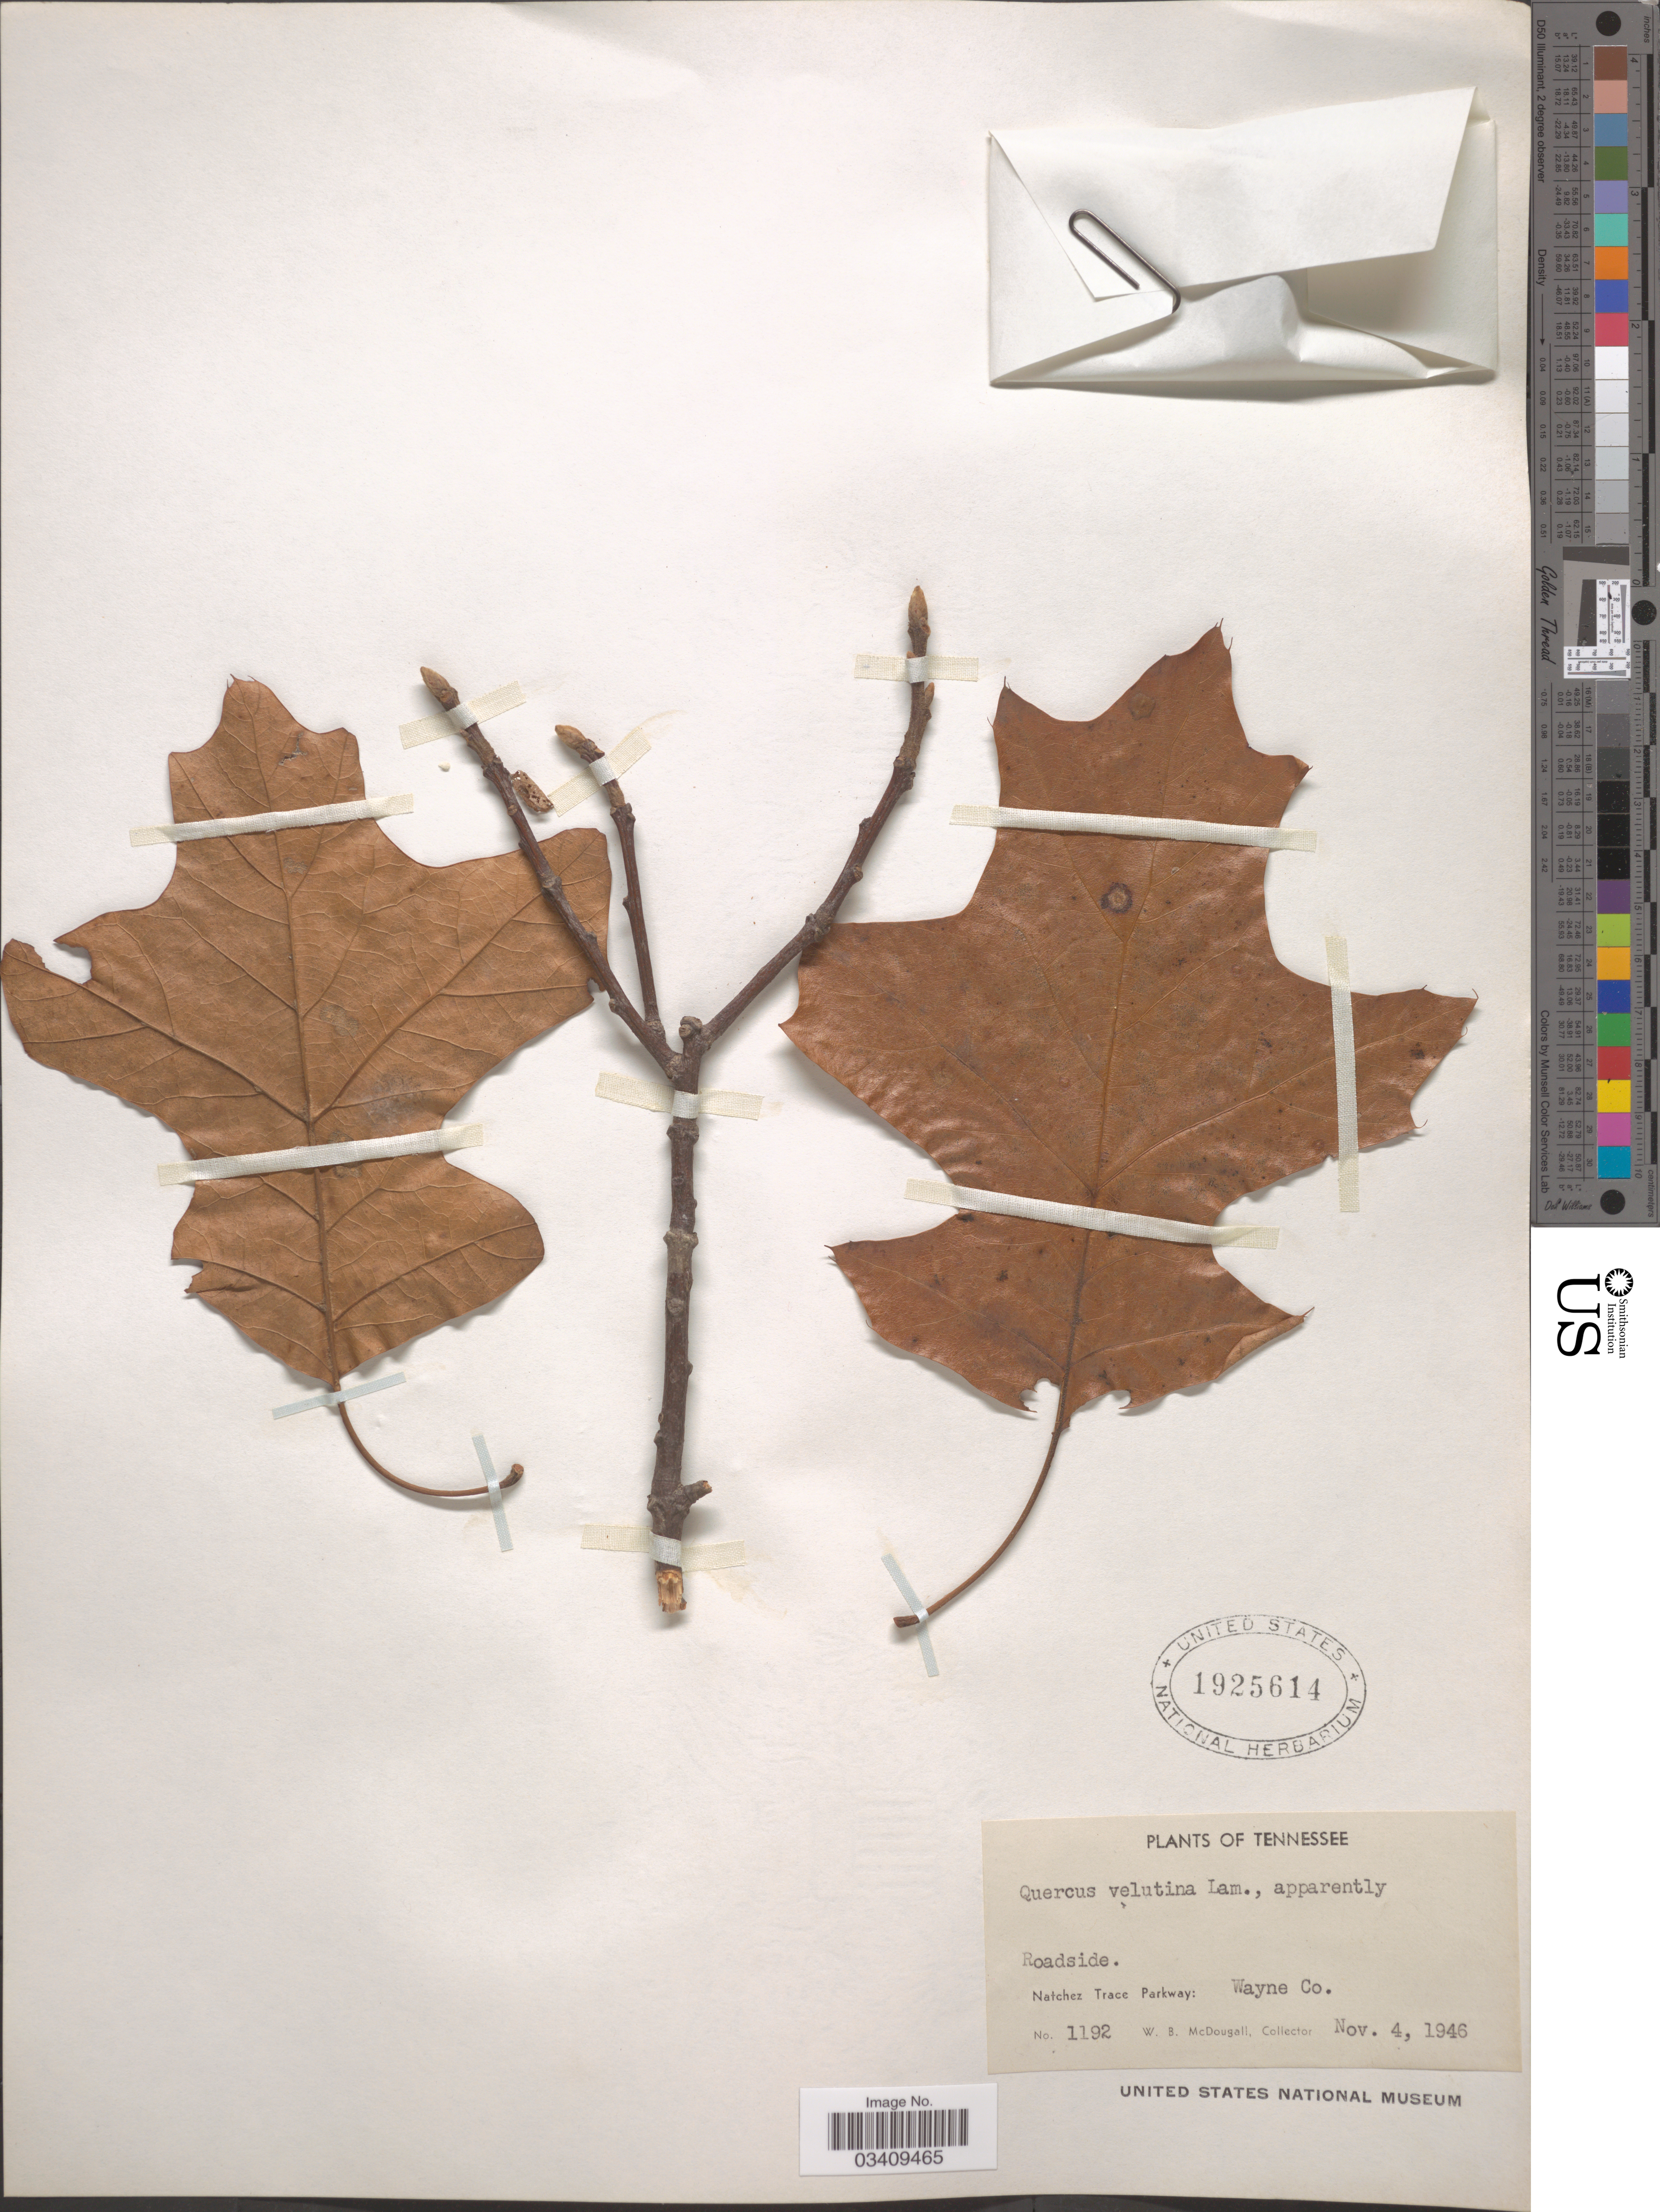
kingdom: Plantae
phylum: Tracheophyta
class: Magnoliopsida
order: Fagales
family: Fagaceae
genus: Quercus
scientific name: Quercus velutina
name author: Lam.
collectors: W. B. McDougall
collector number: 1192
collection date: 1946-11-04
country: United States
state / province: Tennessee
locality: Natchez Trace Parkway: Wayne Co.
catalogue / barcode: US 1925614